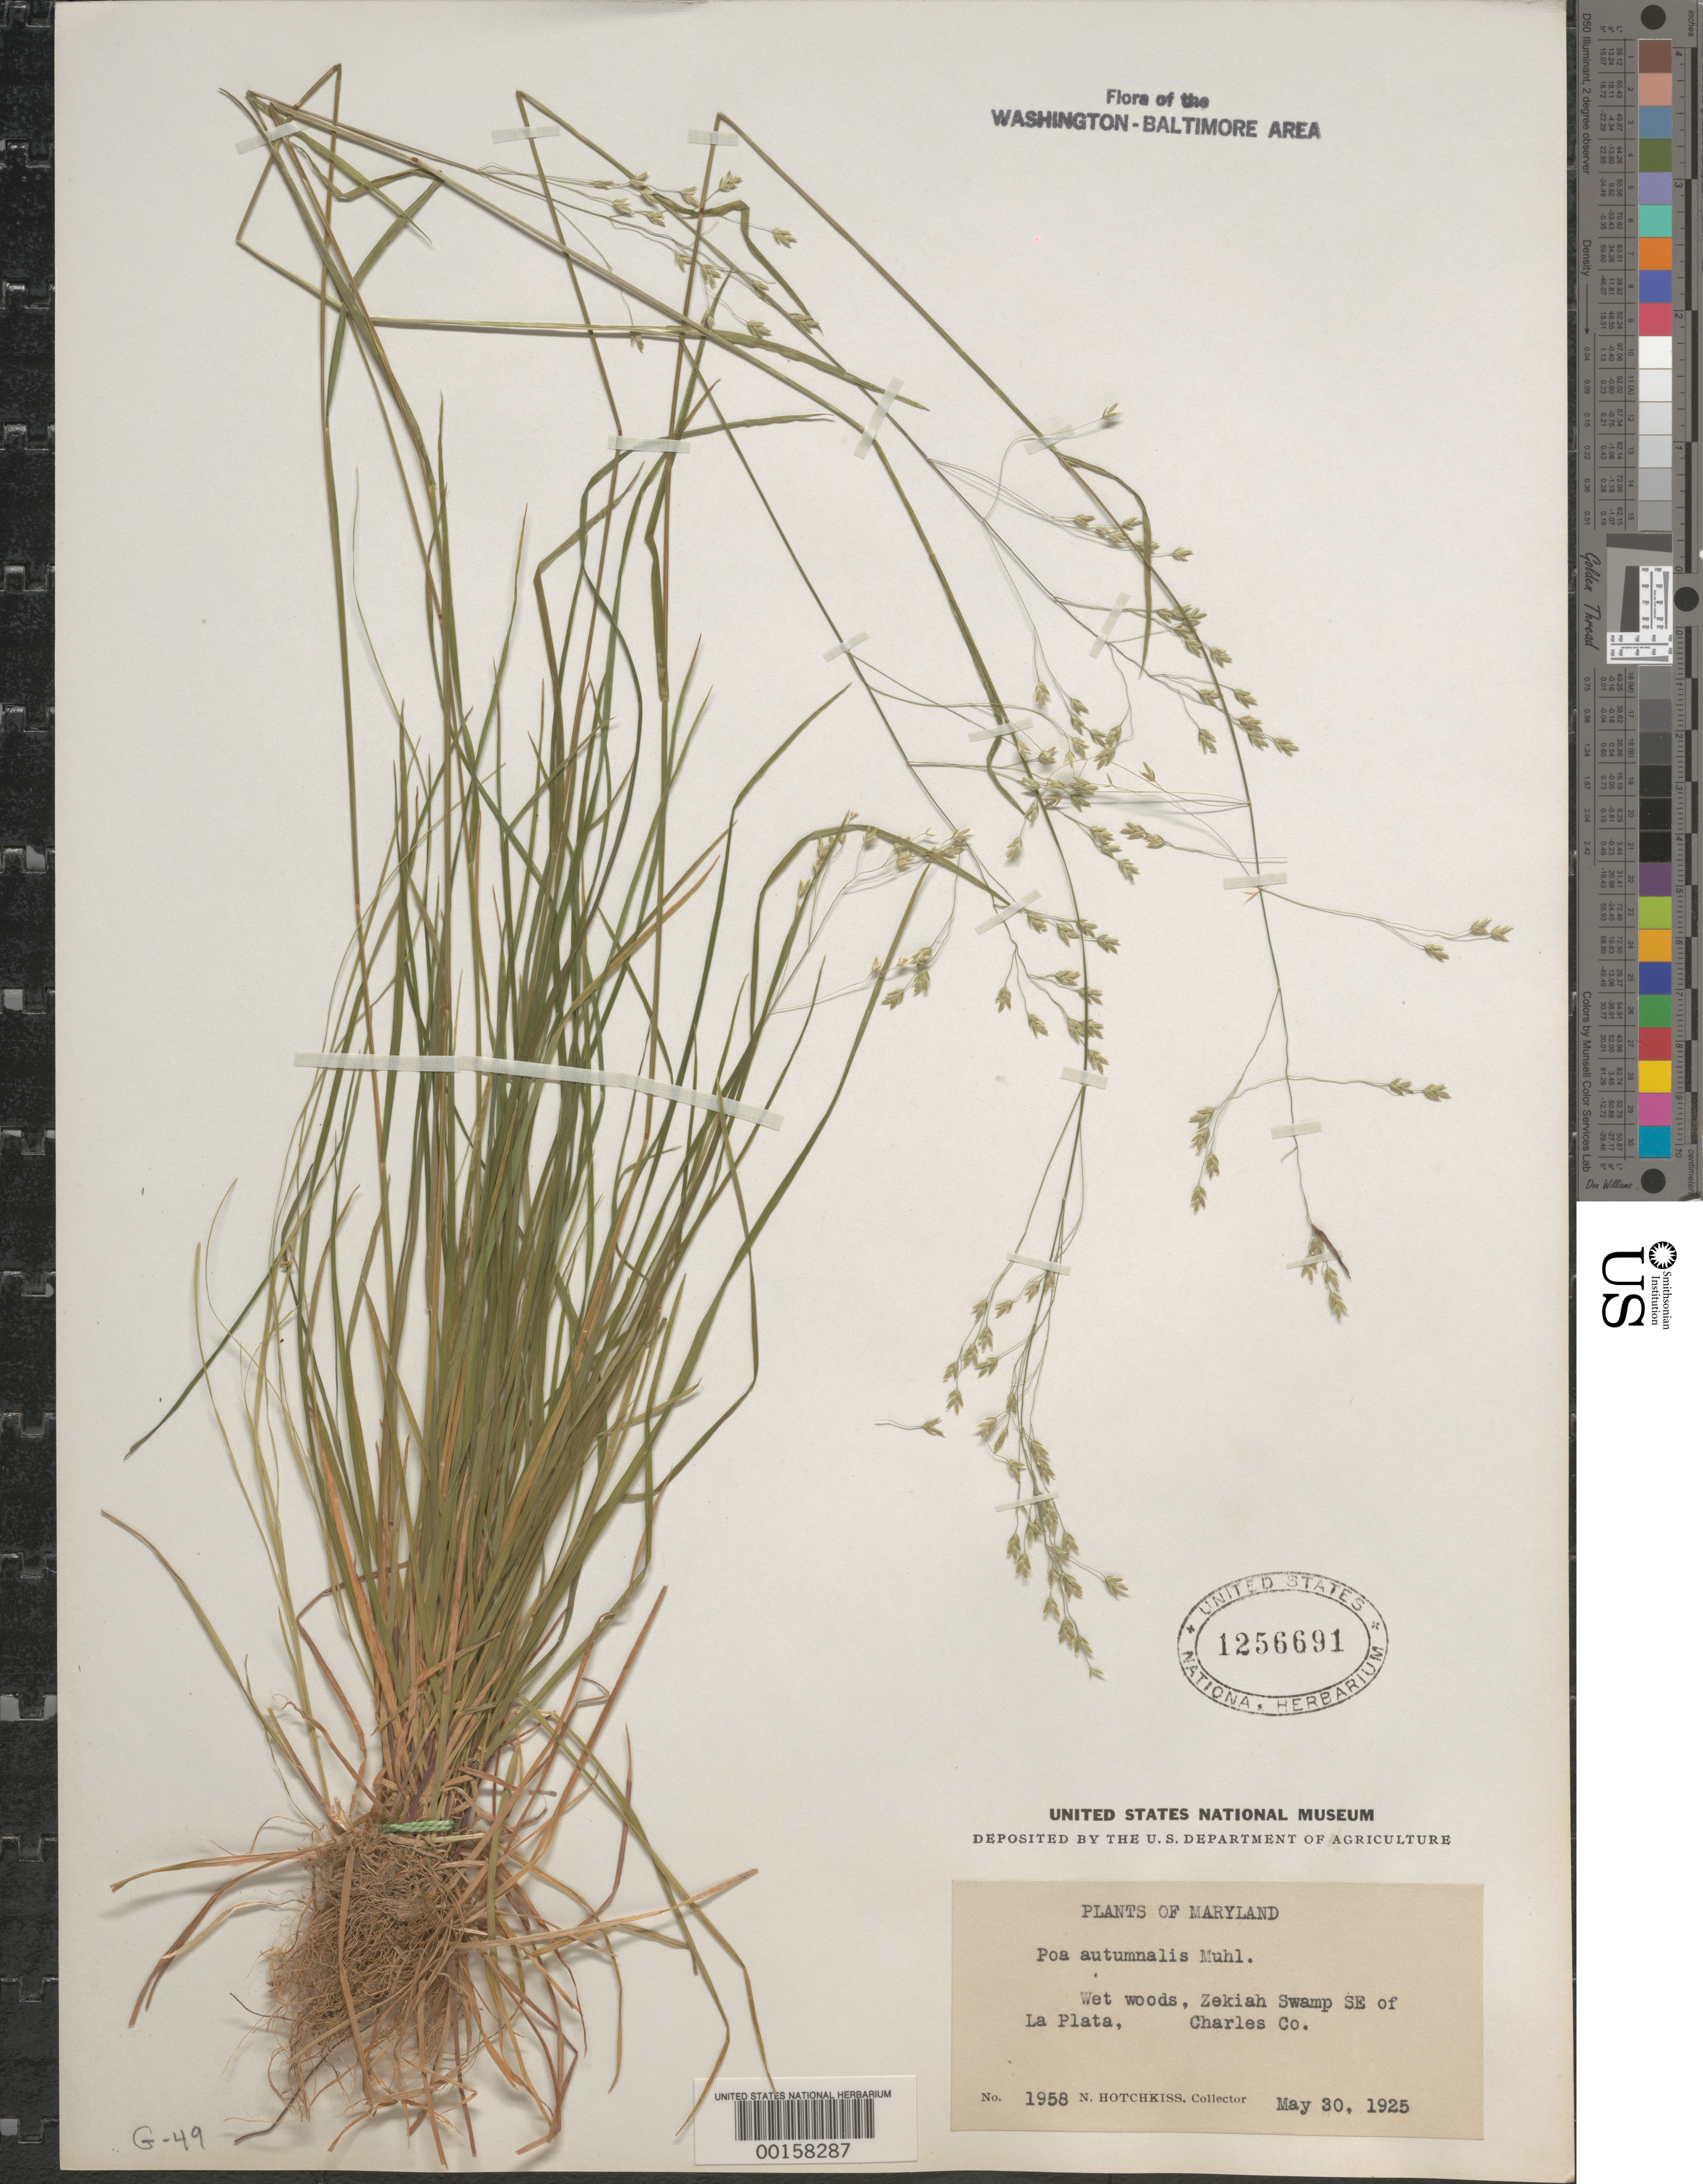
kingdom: Plantae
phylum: Tracheophyta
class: Liliopsida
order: Poales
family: Poaceae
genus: Poa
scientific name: Poa autumnalis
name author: Muhl. ex Elliott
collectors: N. Hotchkiss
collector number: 1958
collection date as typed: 30 May 1925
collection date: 1925-05-30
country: United States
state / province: Maryland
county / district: Charles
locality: Zekiah swamp SE of La Plata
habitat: Wet woods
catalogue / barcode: US 1256691